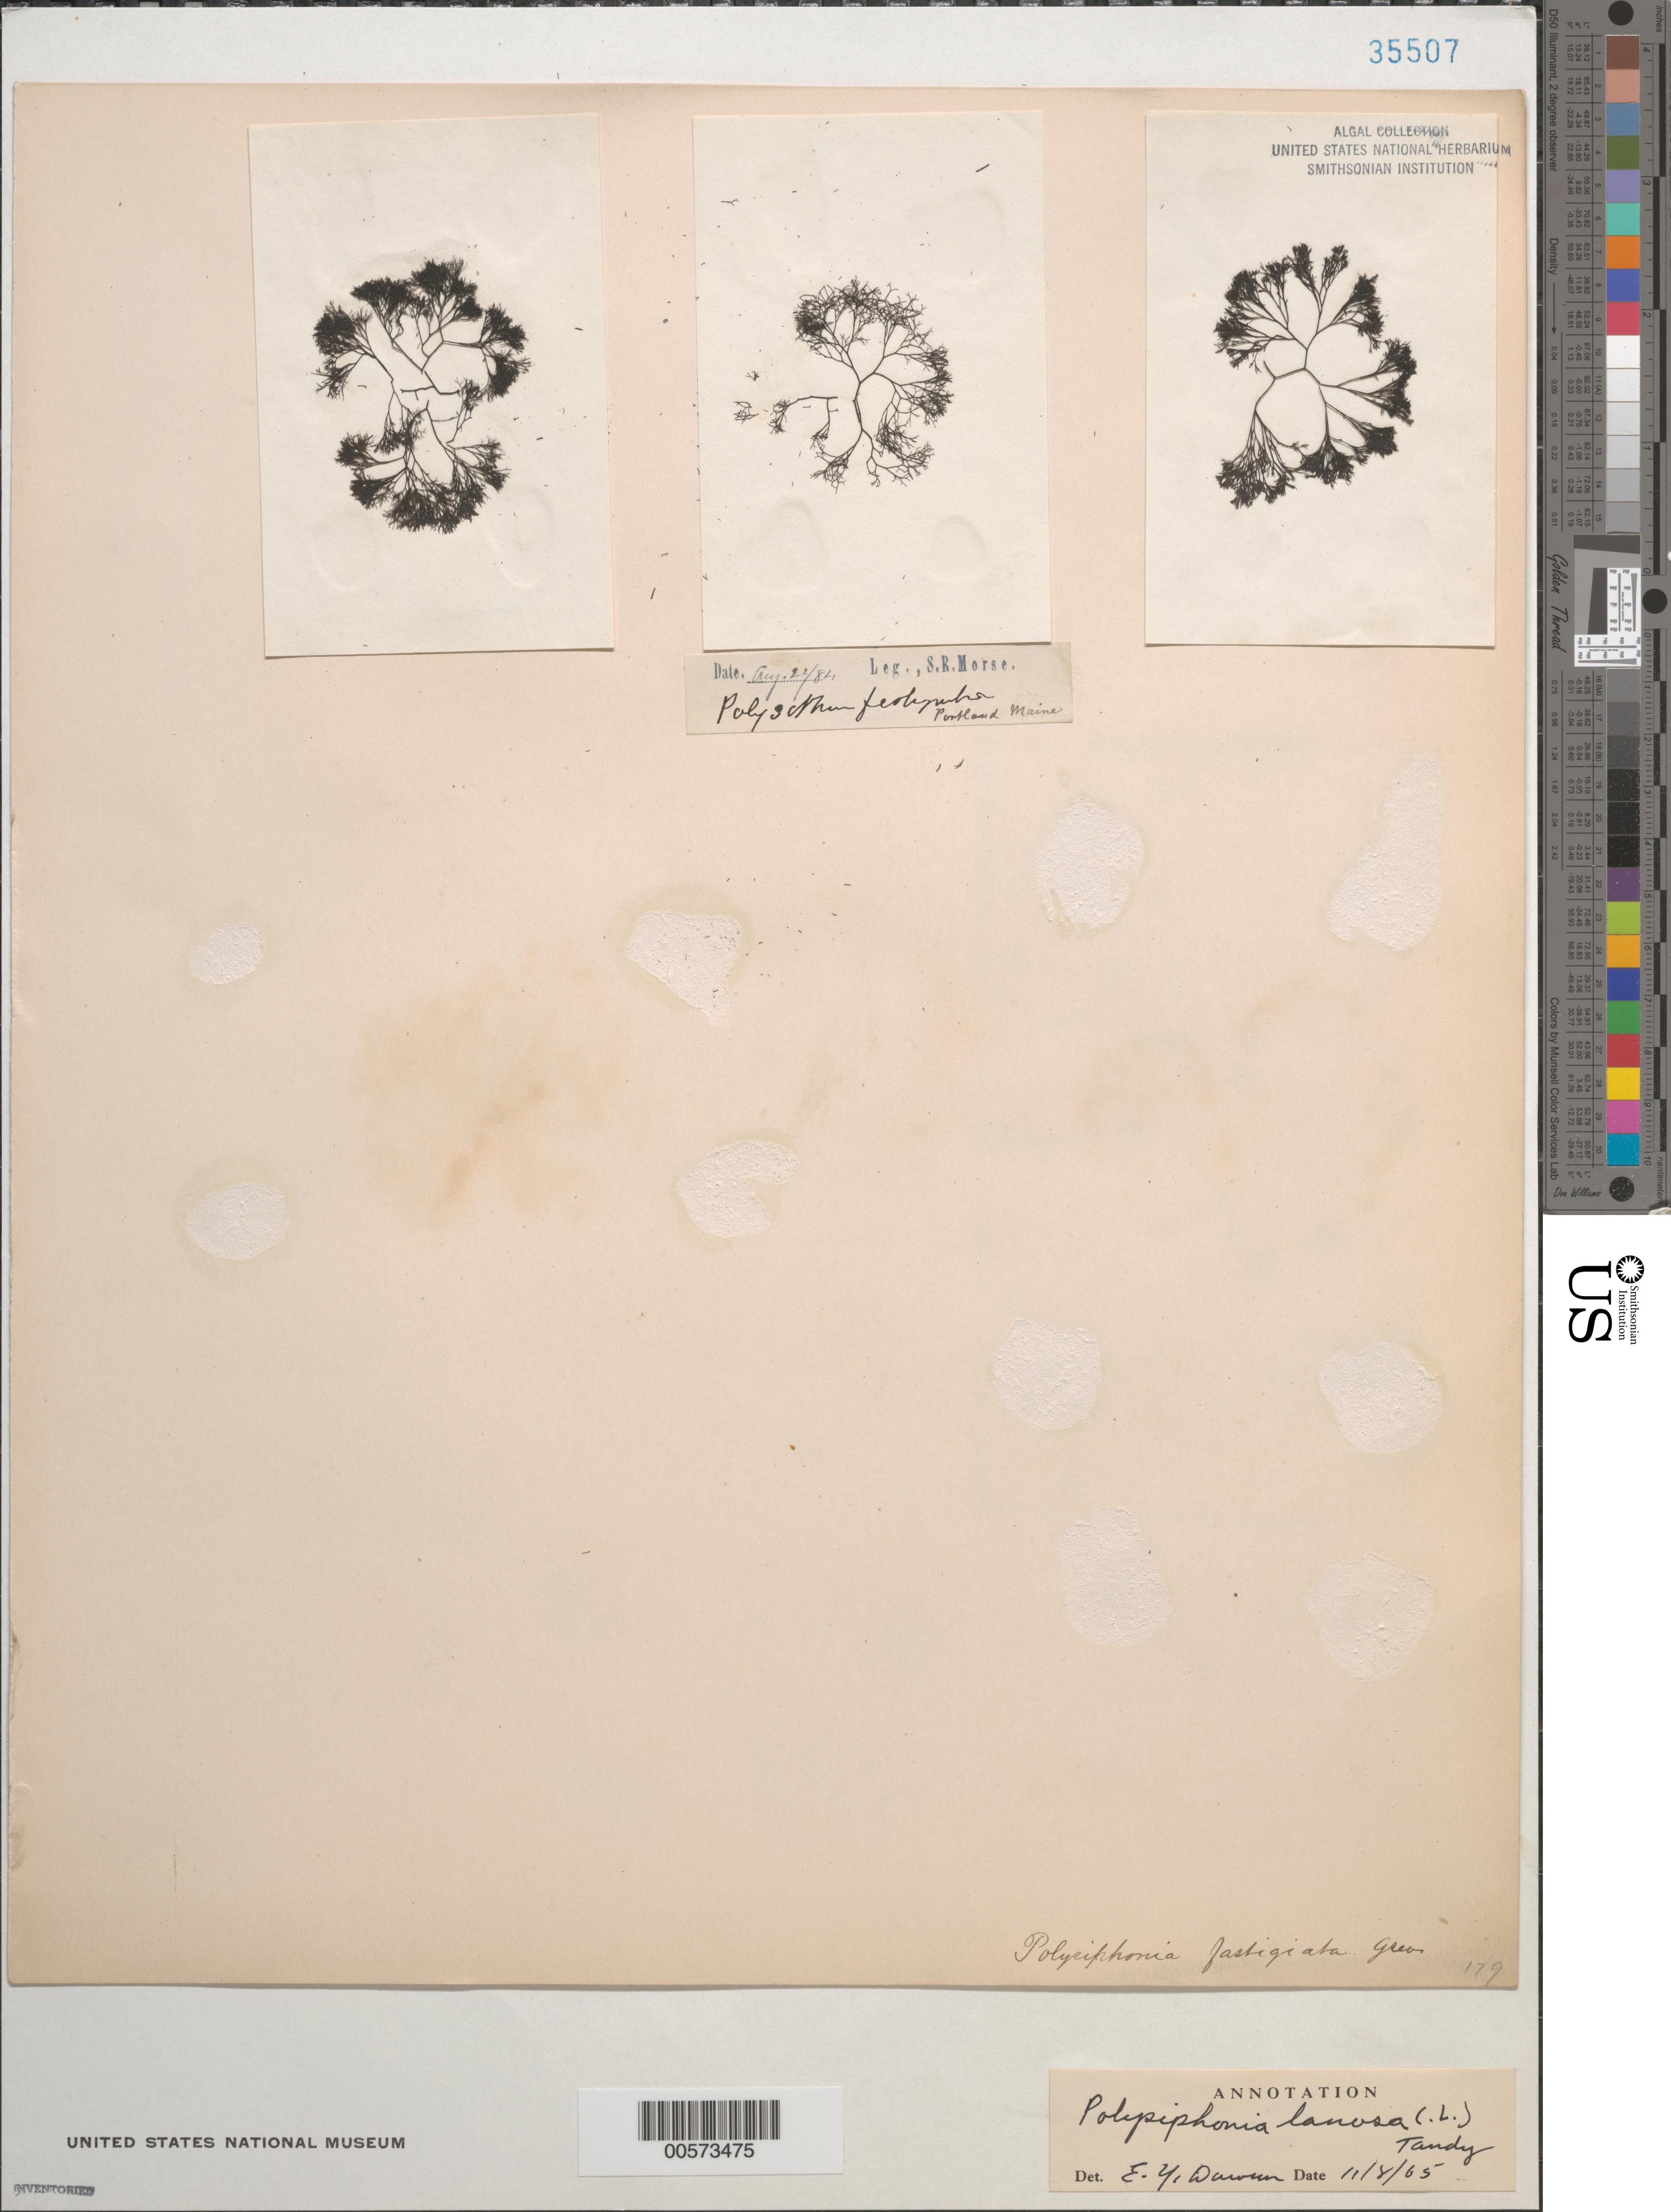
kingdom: Plantae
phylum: Rhodophyta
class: Florideophyceae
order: Ceramiales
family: Rhodomelaceae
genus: Vertebrata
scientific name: Vertebrata lanosa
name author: (L.) T.A. Chr.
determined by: Algae name updating Project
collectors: S. Morse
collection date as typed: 22 Aug 1884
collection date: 1884-08-22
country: United States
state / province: Maine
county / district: Cumberland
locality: Portland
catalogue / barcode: US 35507